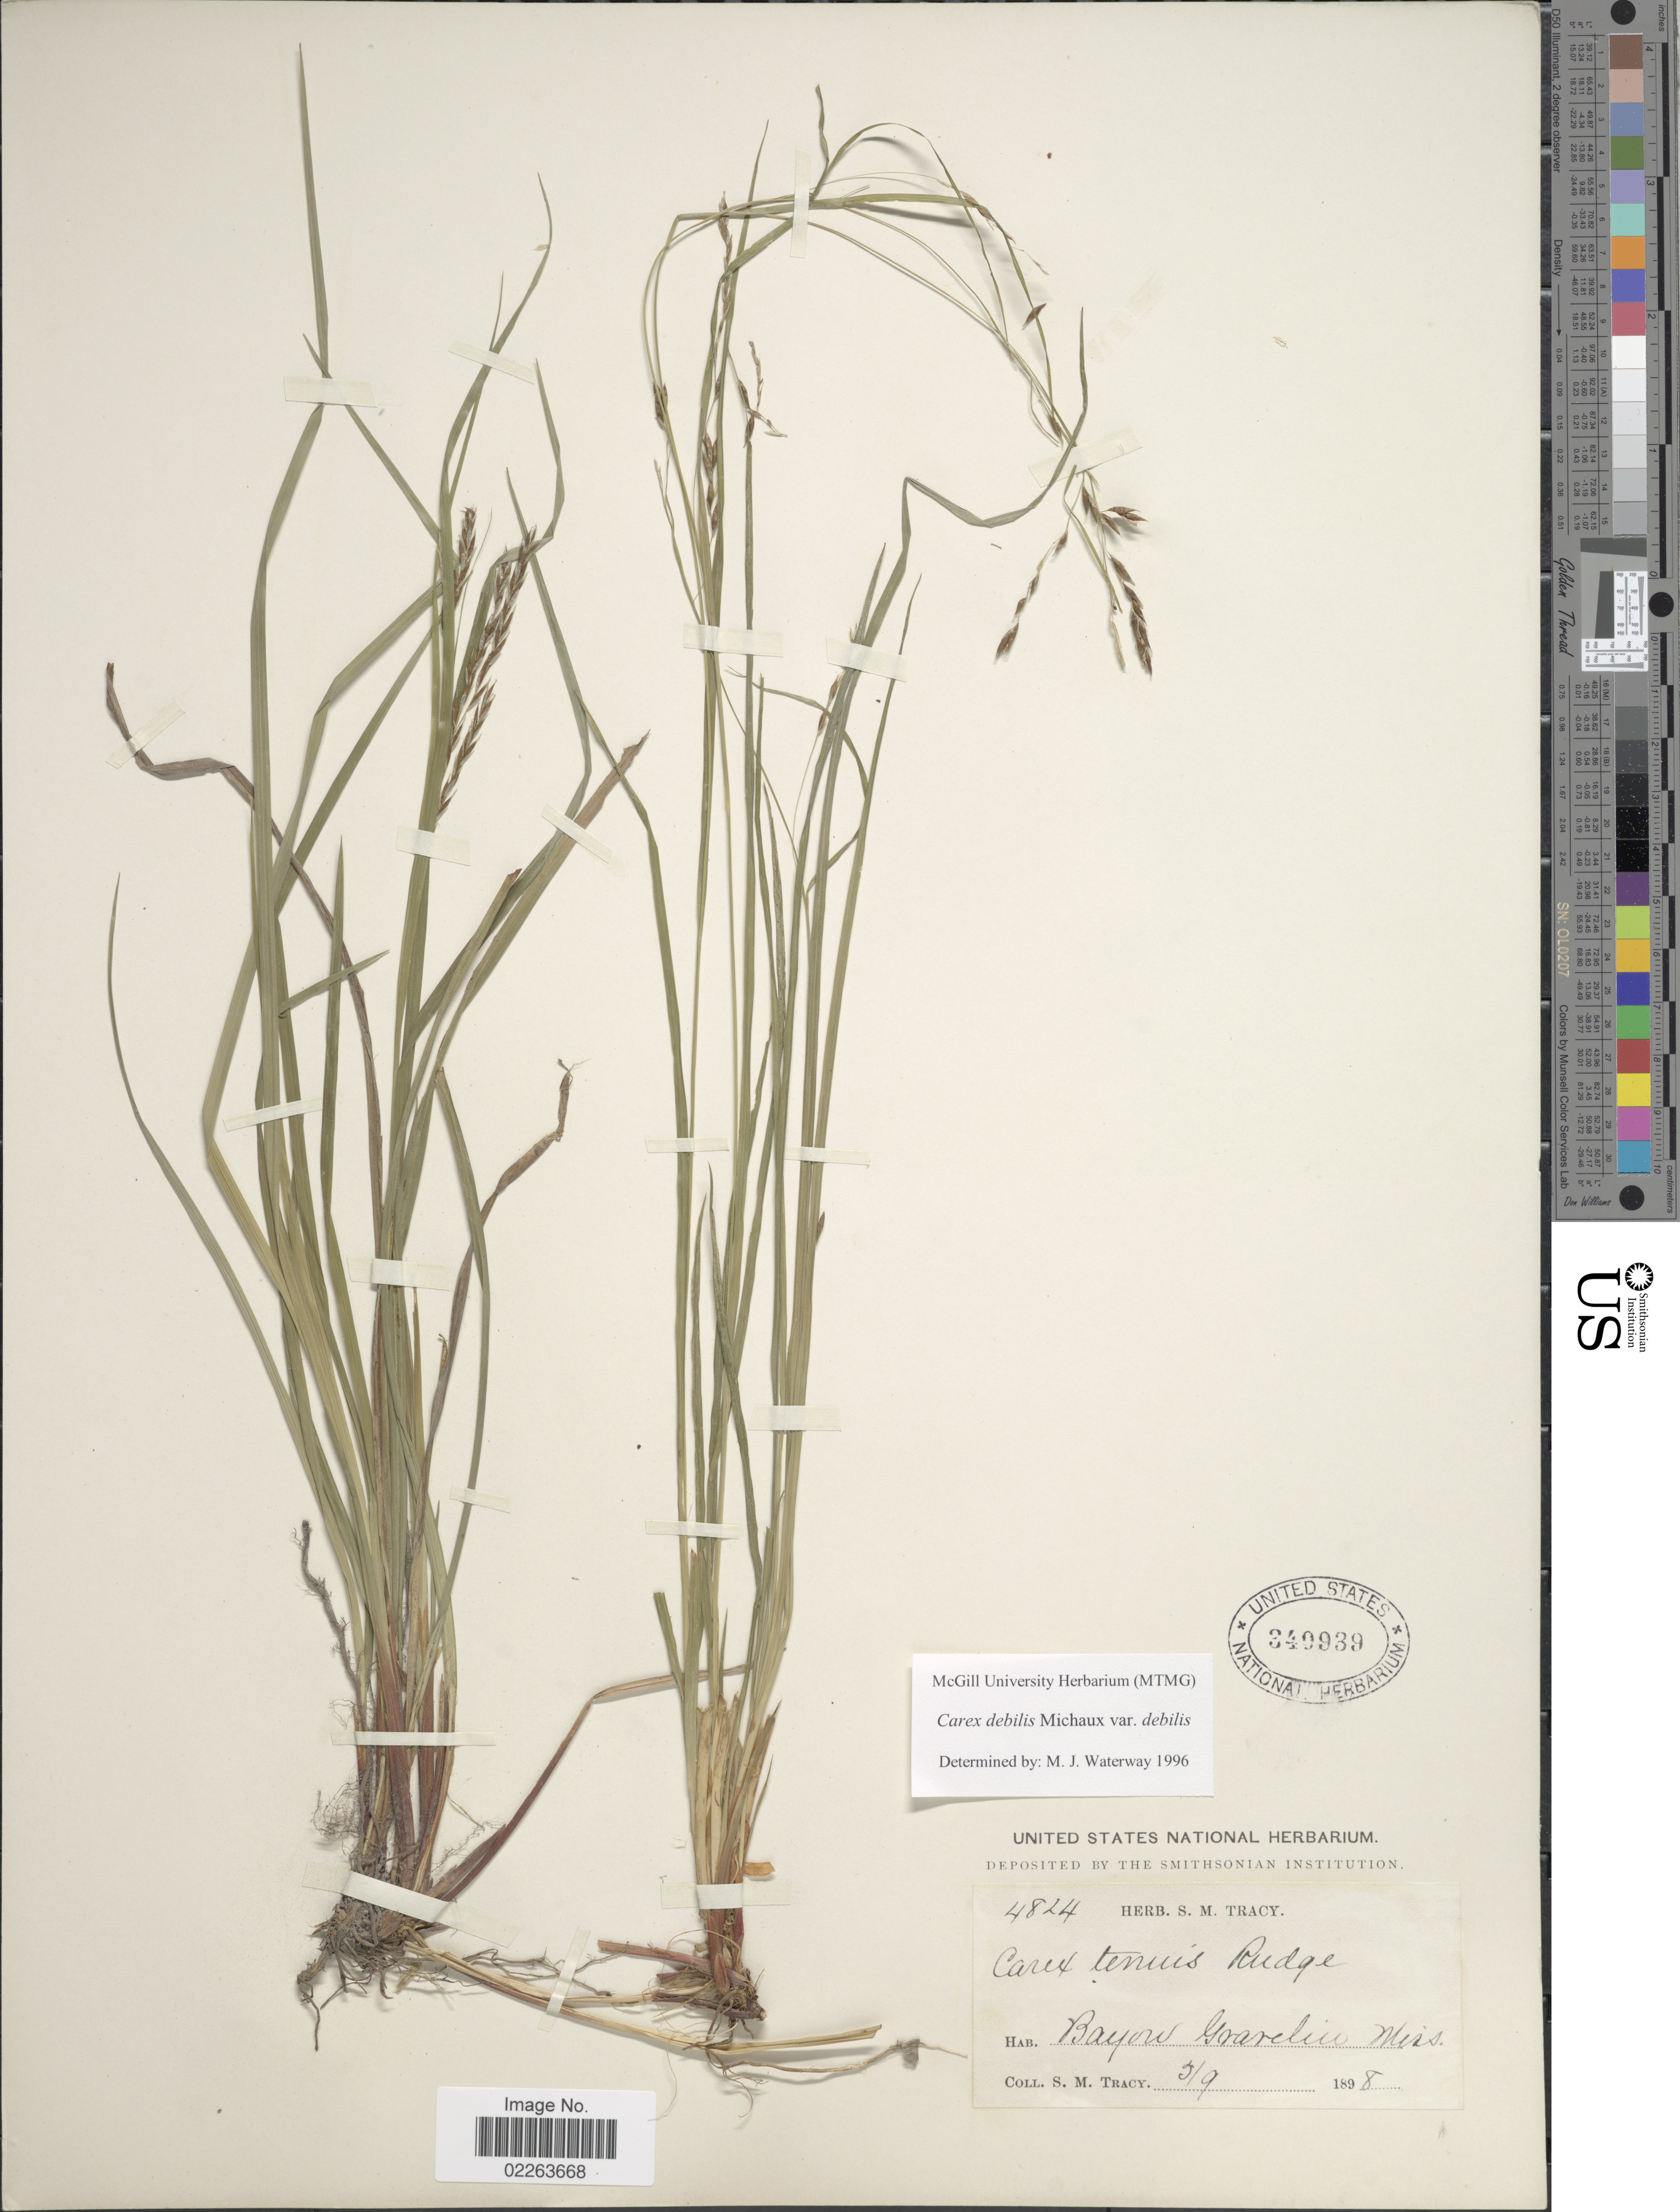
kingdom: Plantae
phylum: Tracheophyta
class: Liliopsida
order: Poales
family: Cyperaceae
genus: Carex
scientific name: Carex debilis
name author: Michx.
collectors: S. M. Tracy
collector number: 4824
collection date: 1898-09-05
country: United States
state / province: Mississippi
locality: Bayou Graveline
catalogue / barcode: US 340939